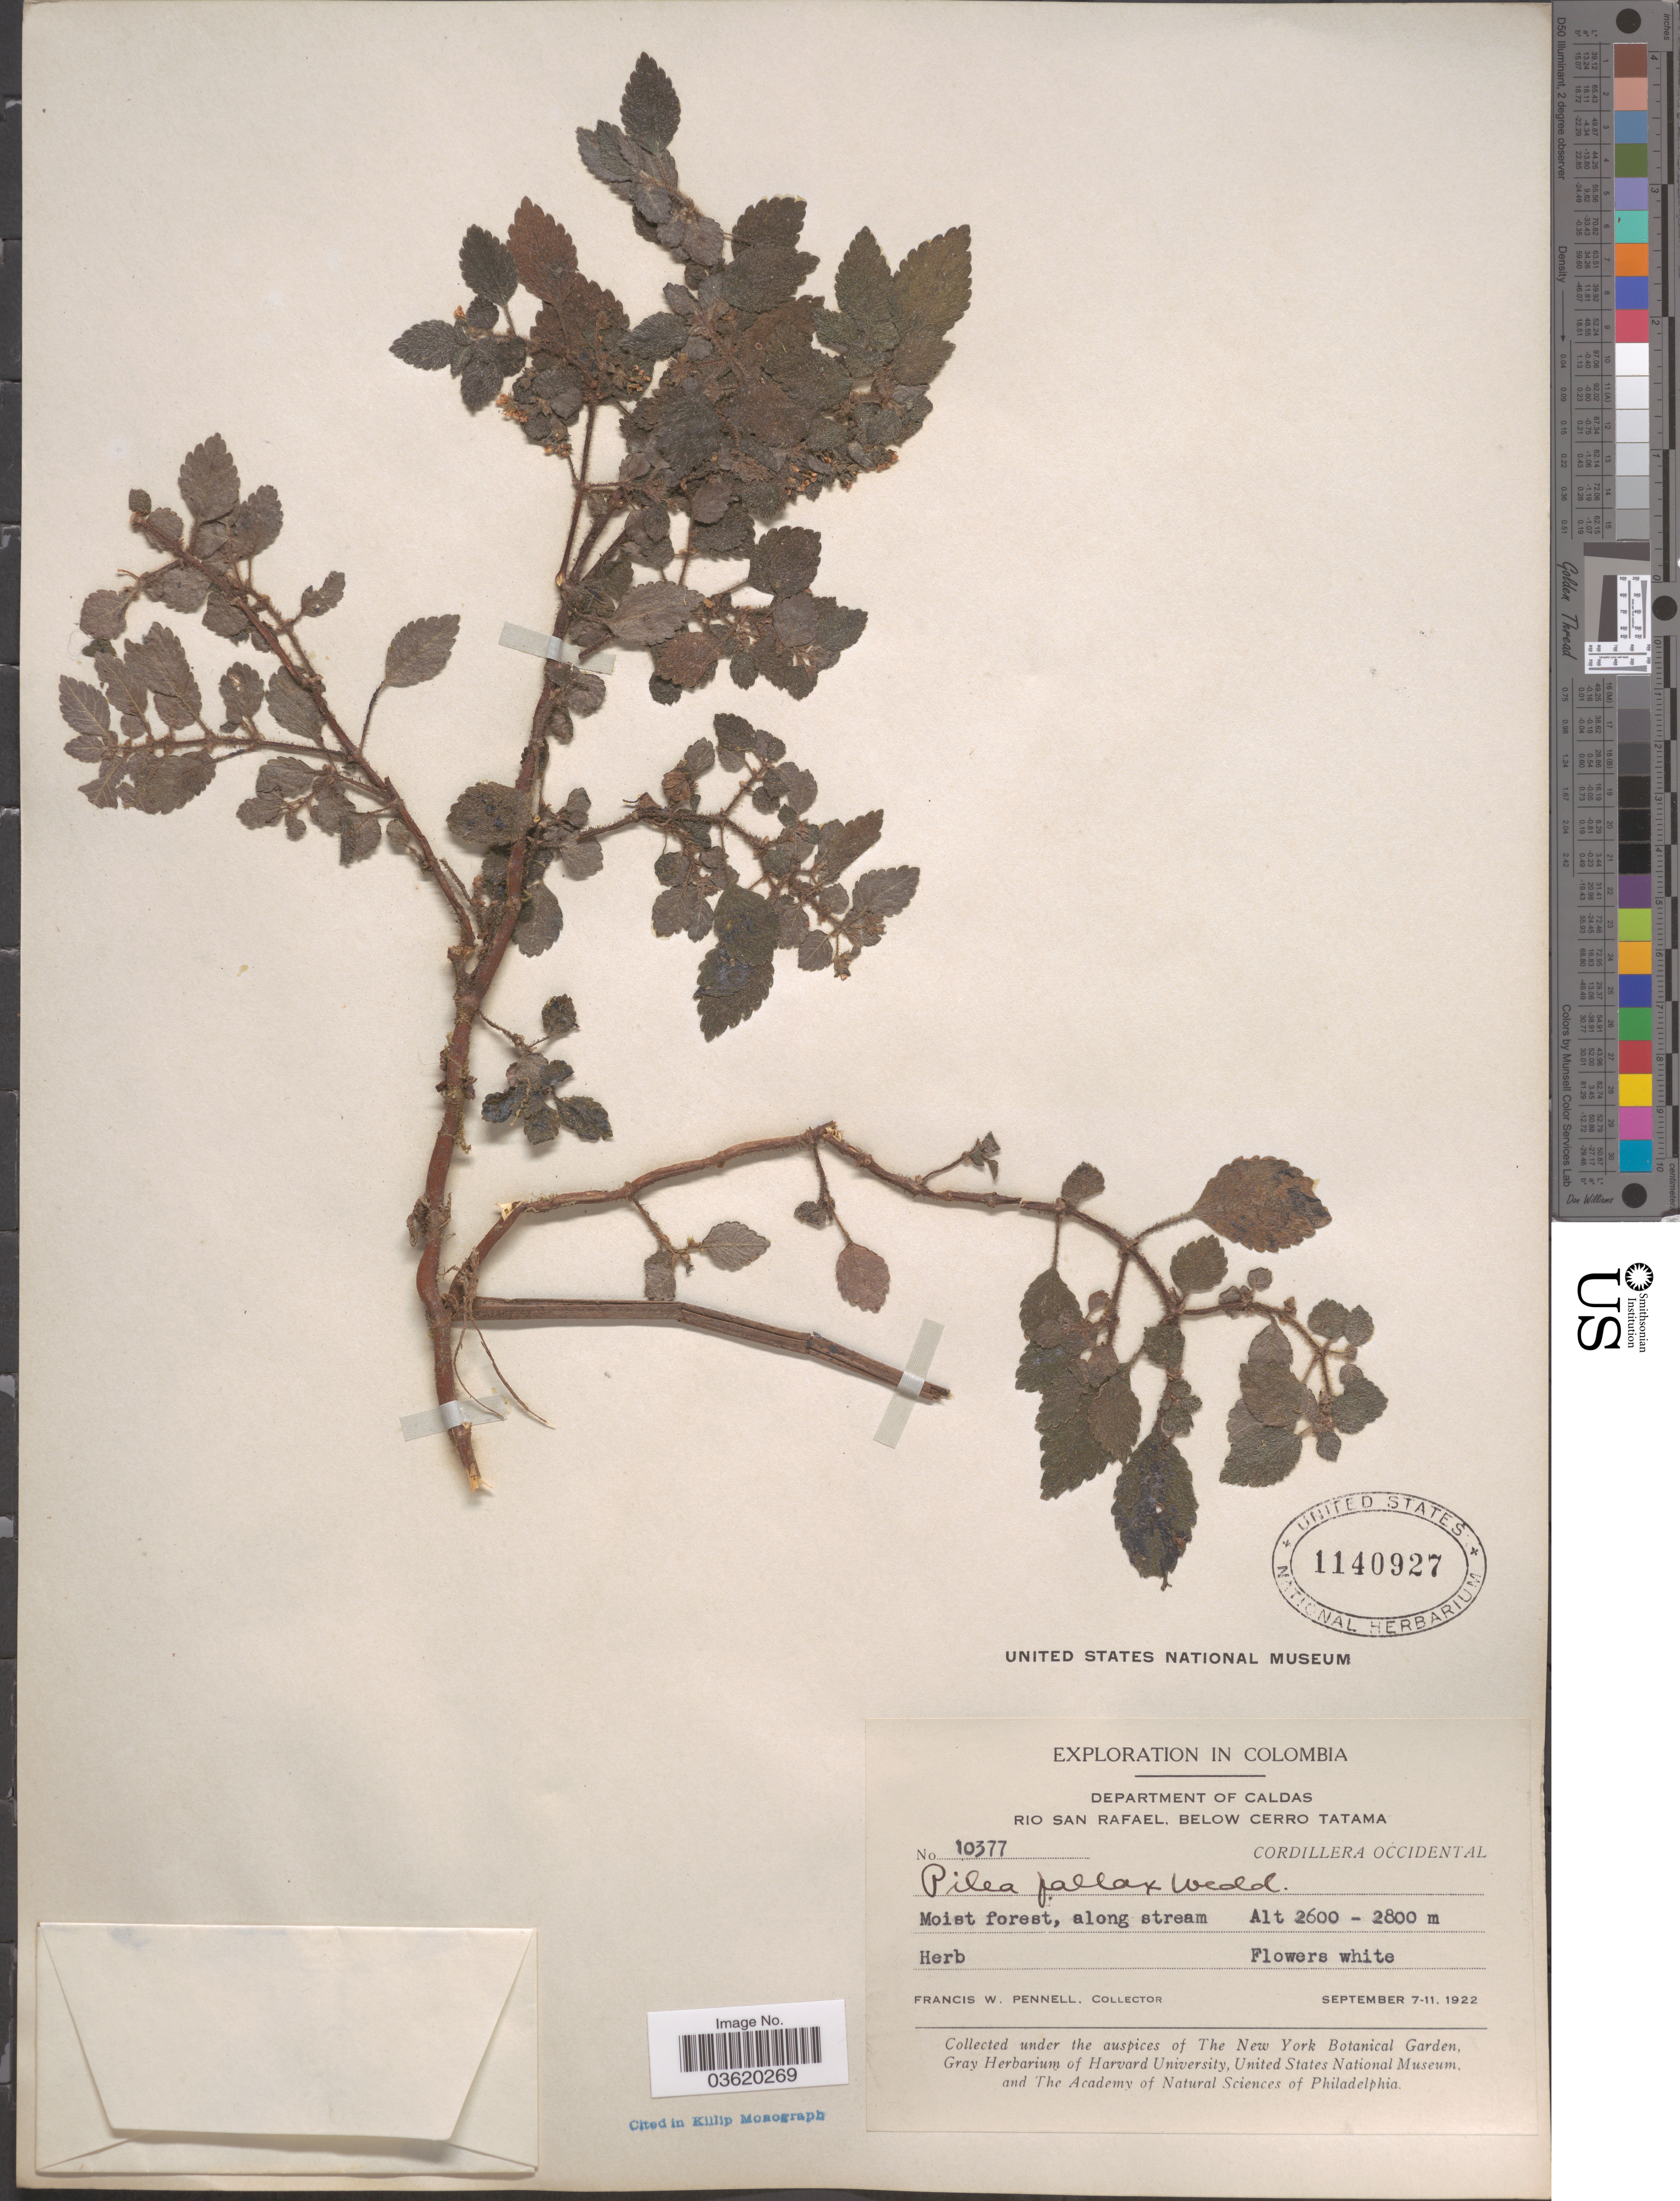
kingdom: Plantae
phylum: Tracheophyta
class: Magnoliopsida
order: Rosales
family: Urticaceae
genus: Pilea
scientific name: Pilea fallax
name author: Wedd.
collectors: F. W. Pennell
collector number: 10377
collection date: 1922-09-07/1922-09-11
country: Colombia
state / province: Caldas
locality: Department of Caldas. Rio San Rafael, below Cerro Tatama. Cordillera Occidental. Along stream.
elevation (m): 2600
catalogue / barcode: US 1140927